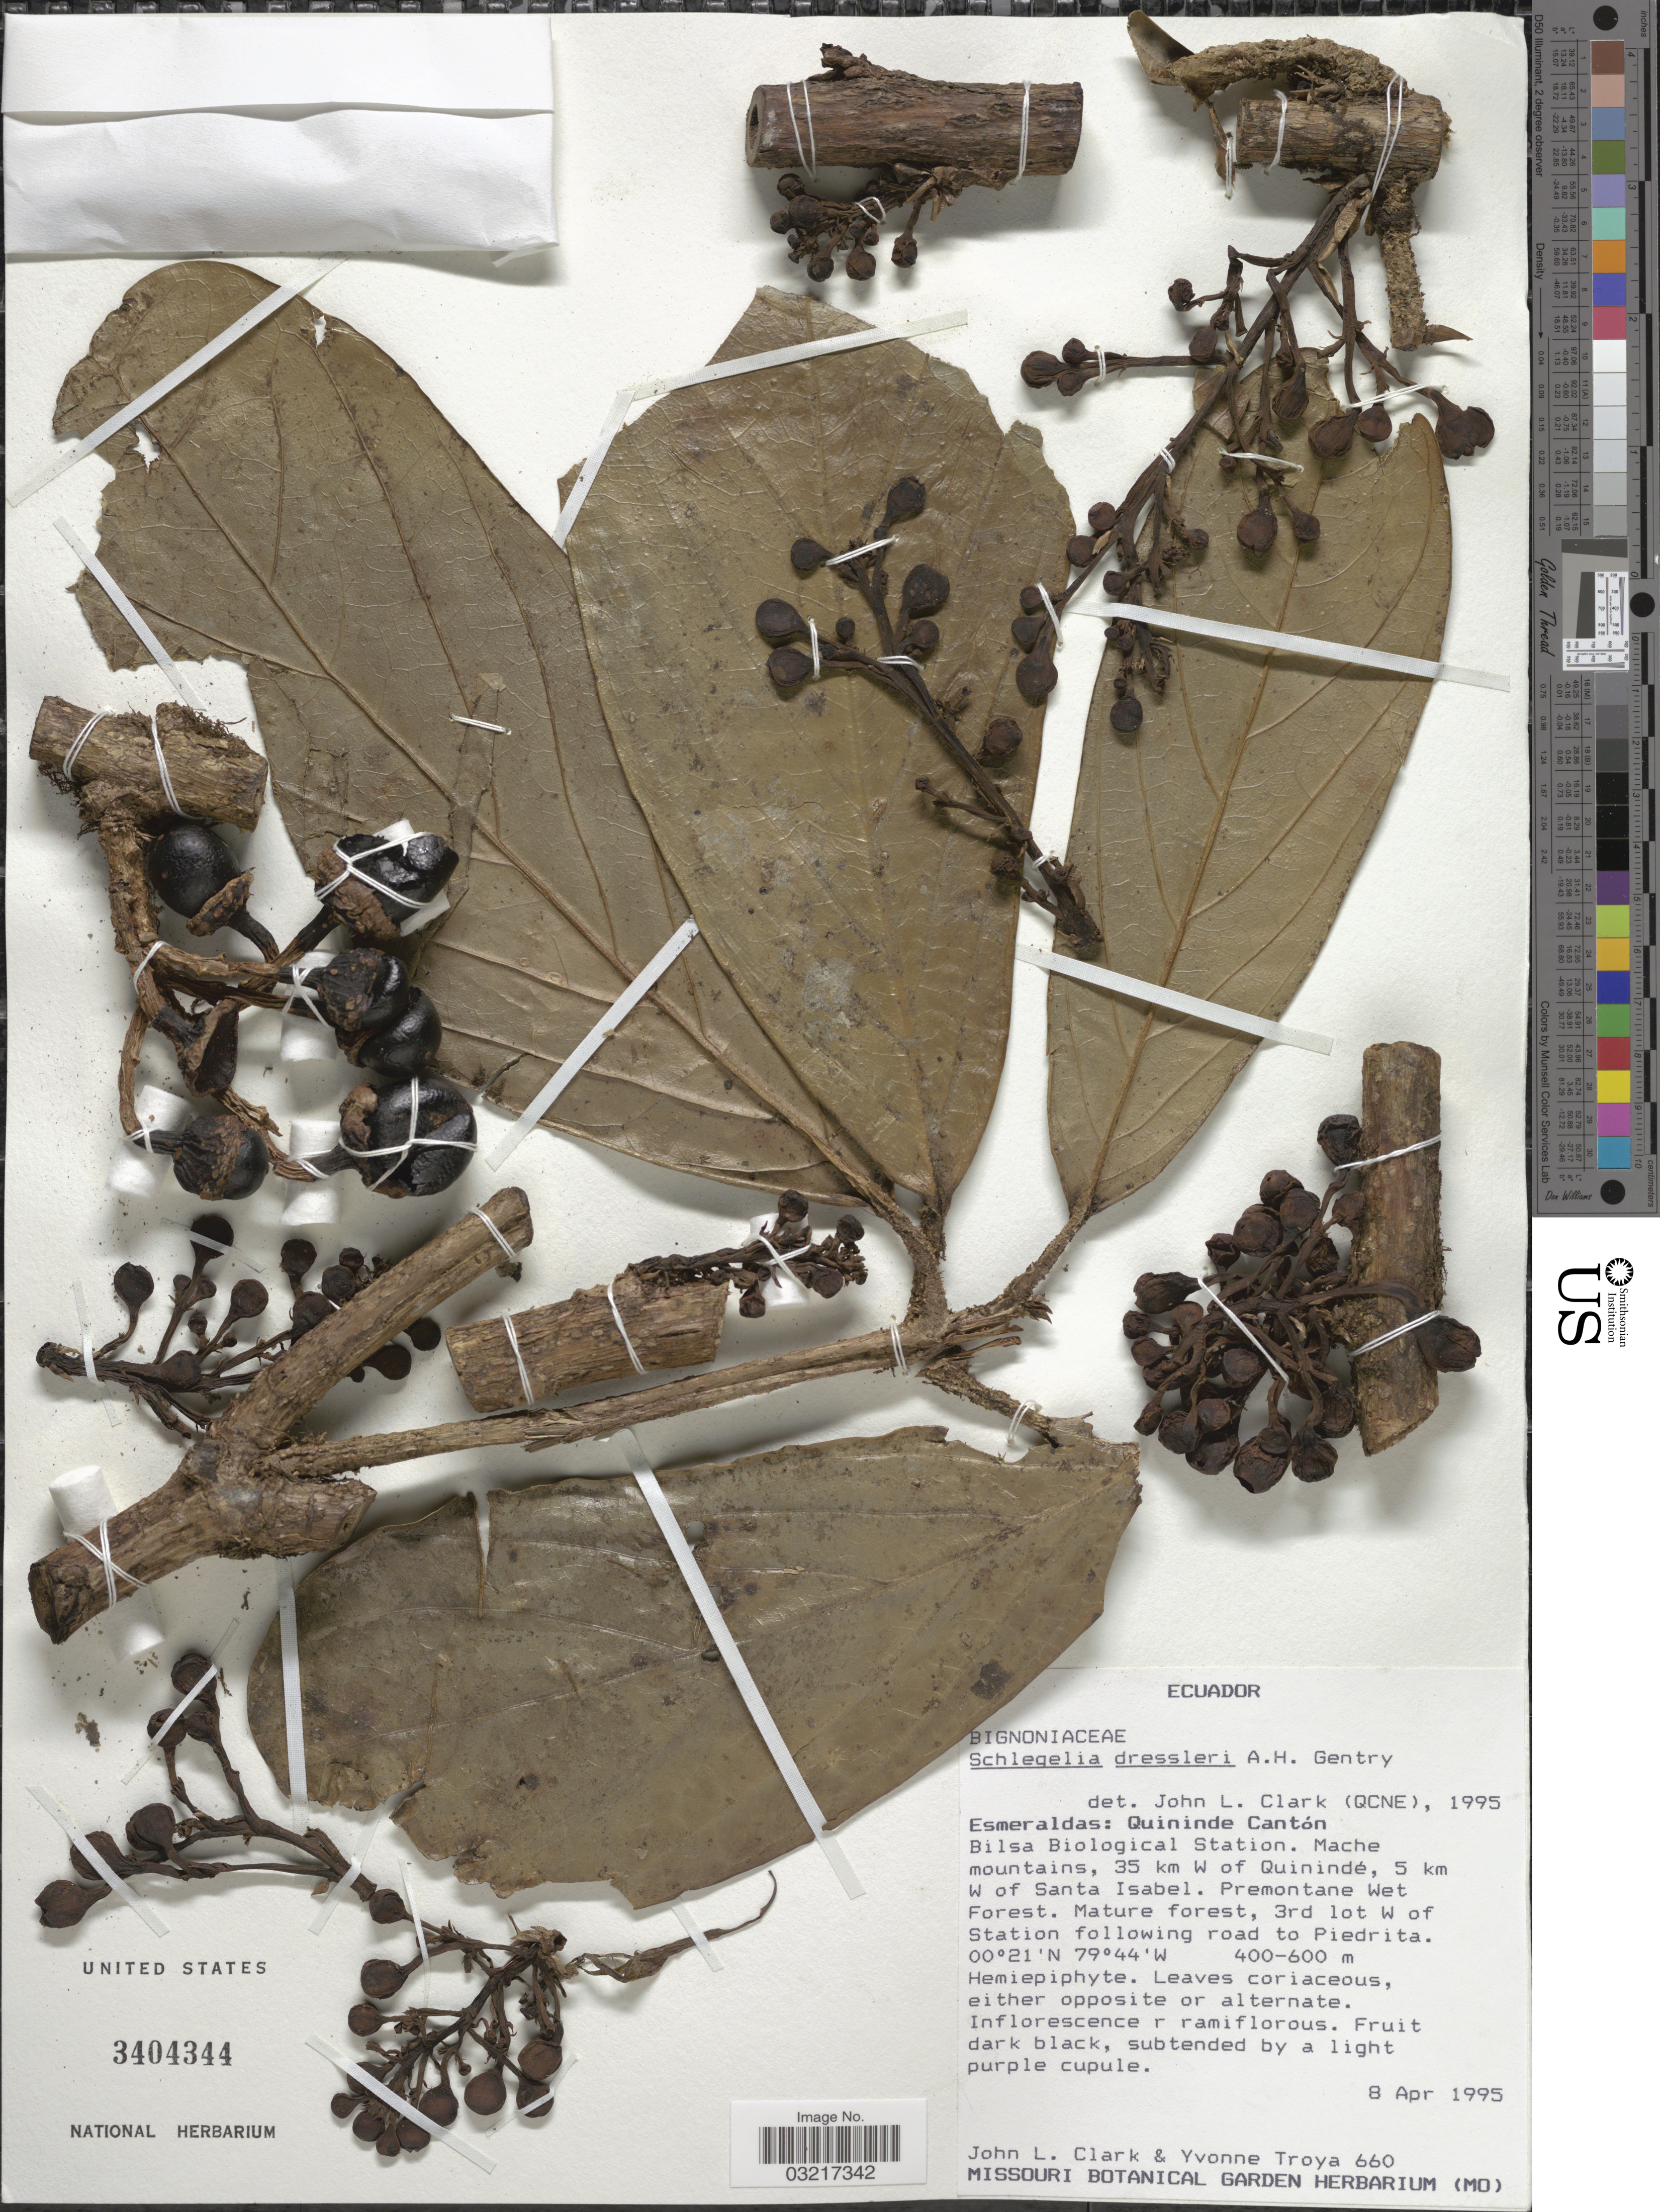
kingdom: Plantae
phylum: Tracheophyta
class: Magnoliopsida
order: Lamiales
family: Schlegeliaceae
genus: Schlegelia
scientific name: Schlegelia sp.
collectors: J. L. Clark & Y. Troya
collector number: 660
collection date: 1995-04-08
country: Ecuador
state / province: Esmeraldas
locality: Quininde Cantón. Bilsa Biological Station. Mache mountains, 35 km W of Quinindé, 5 km W of Santa Isabel. Premontane Wet Forest. Mature forest, 3rd lot W of Station following road to Piedrita.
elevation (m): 400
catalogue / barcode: US 3404344